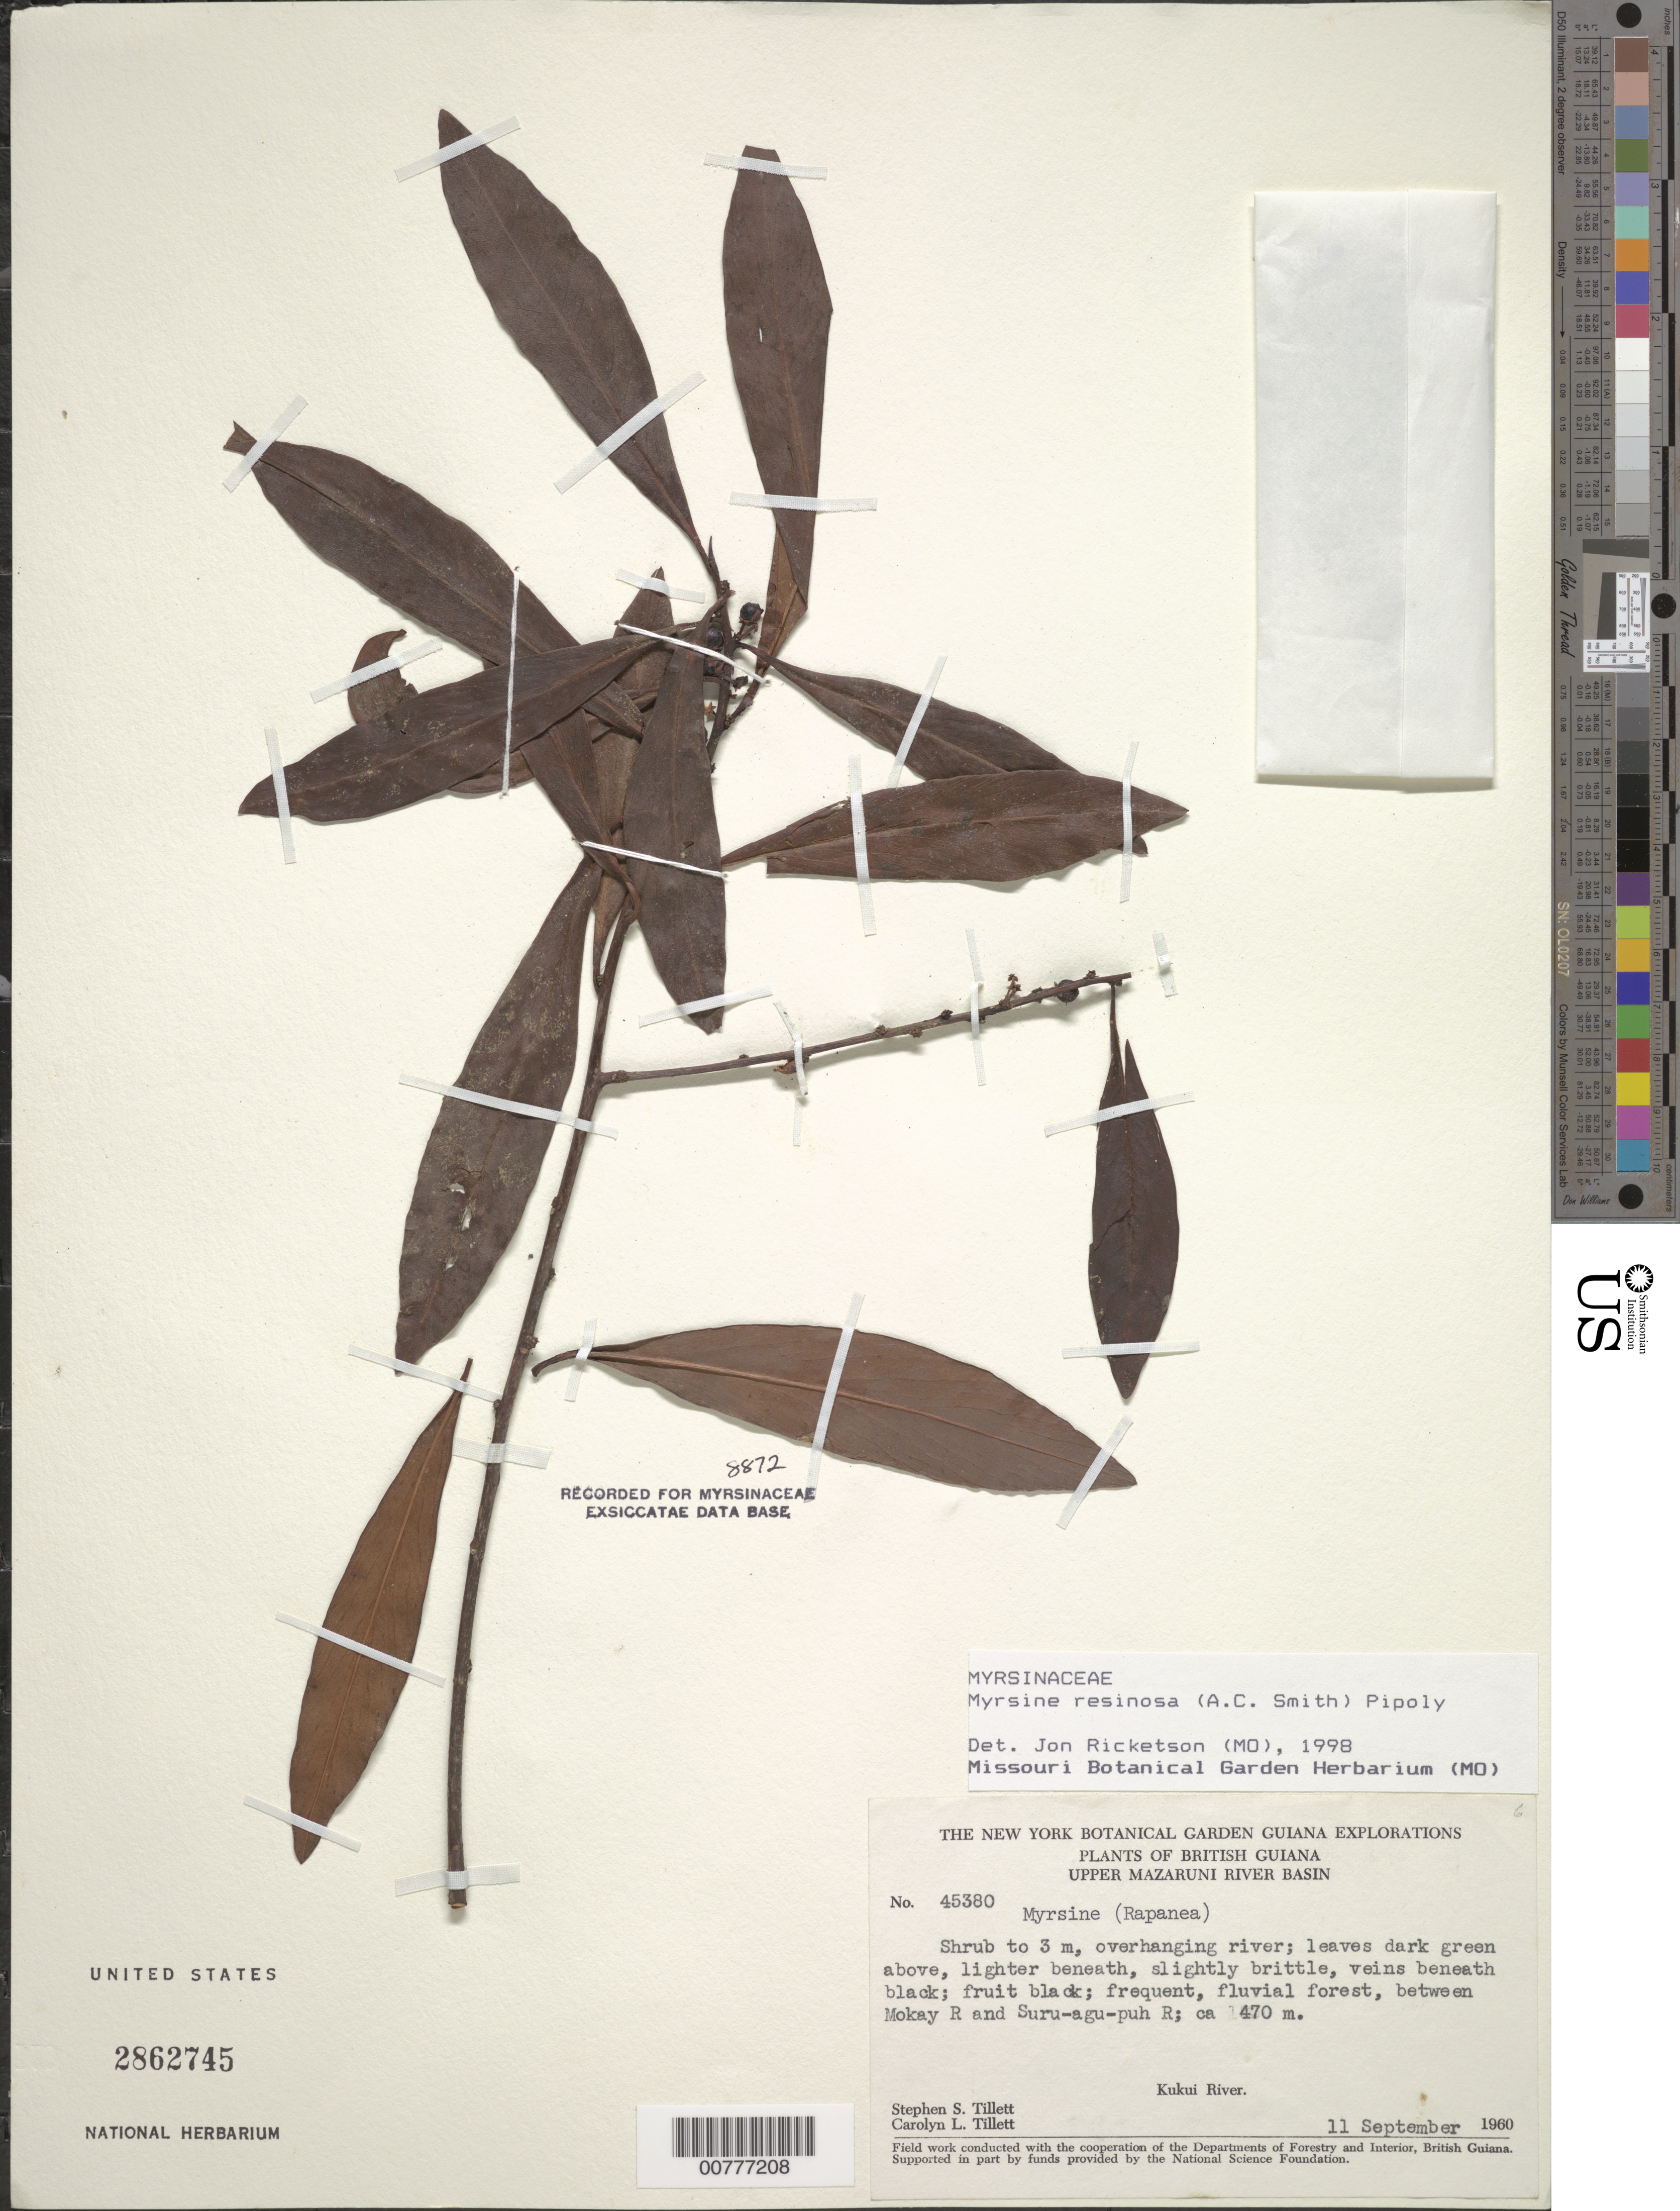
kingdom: Plantae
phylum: Tracheophyta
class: Magnoliopsida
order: Ericales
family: Primulaceae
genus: Myrsine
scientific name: Myrsine resinosa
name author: (A.C. Sm.) Pipoly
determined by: Ricketson, Jon M., (MO), Missouri Botanical Garden (UNITED STATES)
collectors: S. S. Tillett, C. L. Tillett & R. Boyan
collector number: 45380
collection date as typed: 11-Sep-60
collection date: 1960-09-11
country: Guyana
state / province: Cuyuni-Mazaruni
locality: Kukui R., betw. Mokay R. and Suru-agu-puh R., Upper Mazaruni R. basin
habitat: Fluvial forest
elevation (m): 470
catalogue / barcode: US 2862745